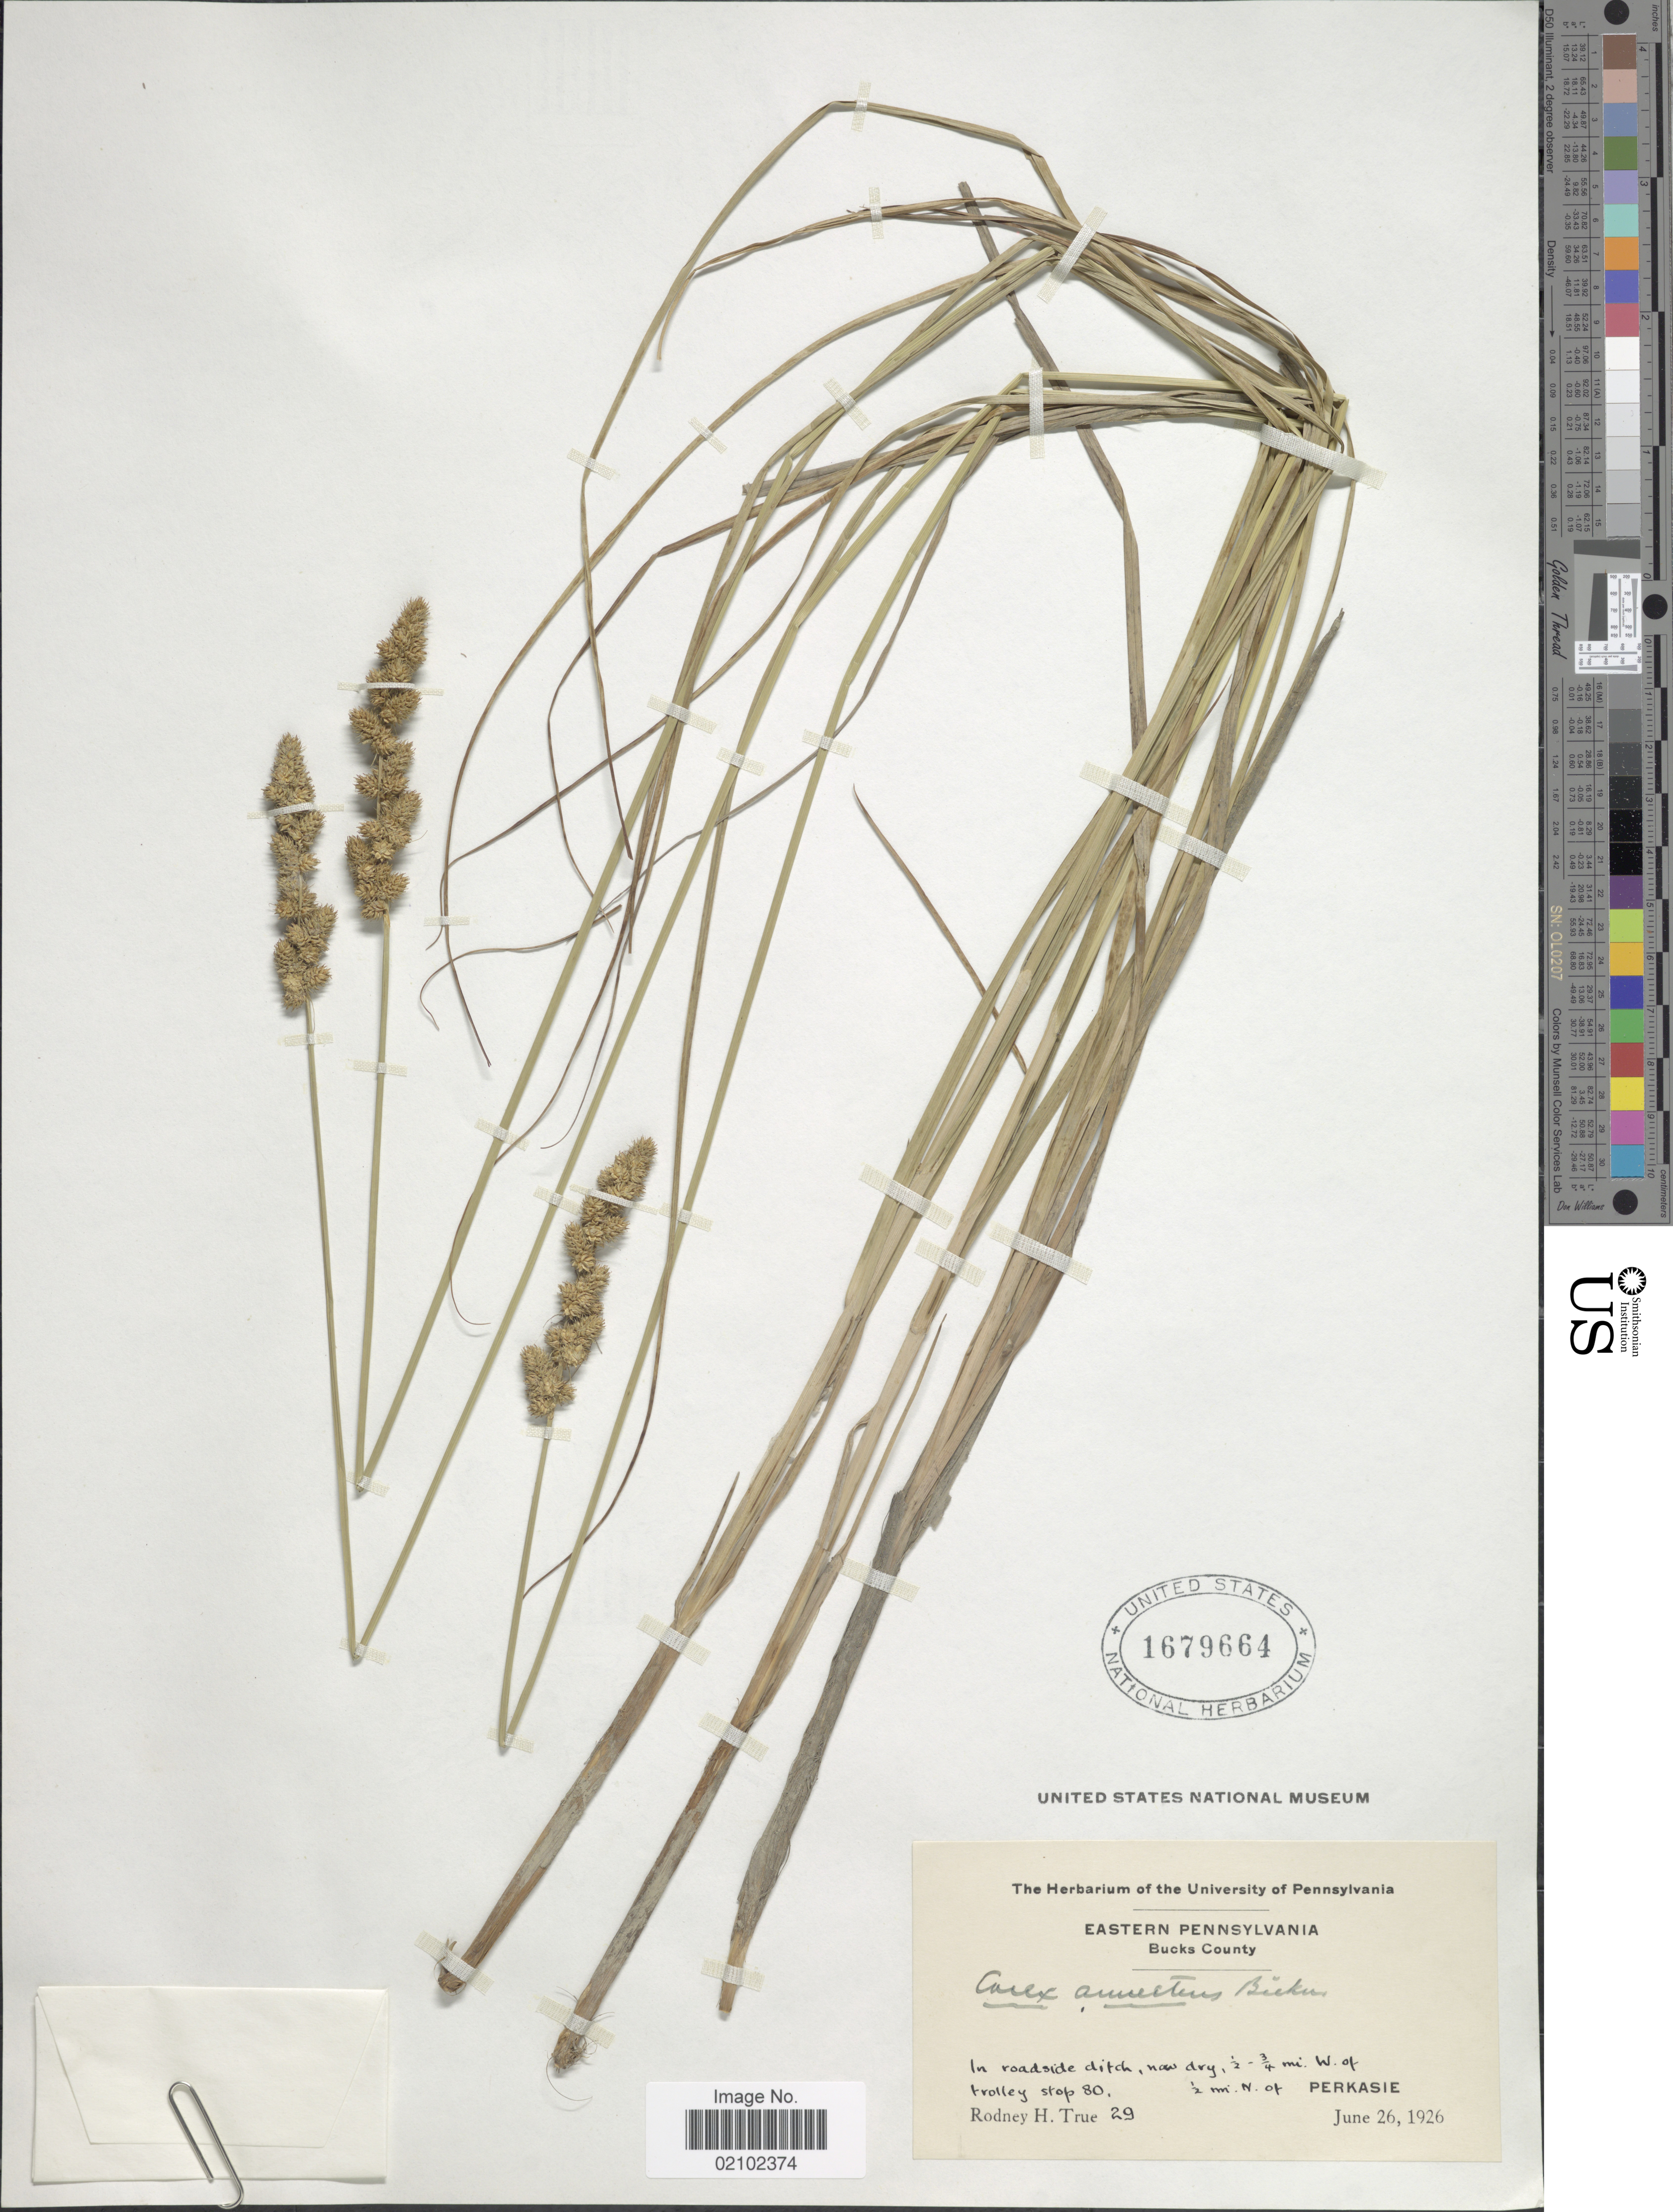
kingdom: Plantae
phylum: Tracheophyta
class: Liliopsida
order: Poales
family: Cyperaceae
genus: Carex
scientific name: Carex annectens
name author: (E.P. Bicknell) E.P. Bicknell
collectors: R. H. True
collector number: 29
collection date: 1926-06-26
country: United States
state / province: Pennsylvania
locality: Eastern Pennsylvania, Bucks County, 1/2 - 3/4 mi. W of trolley stop 80. 1/2 mi. N of Perkasie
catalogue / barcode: US 1679664